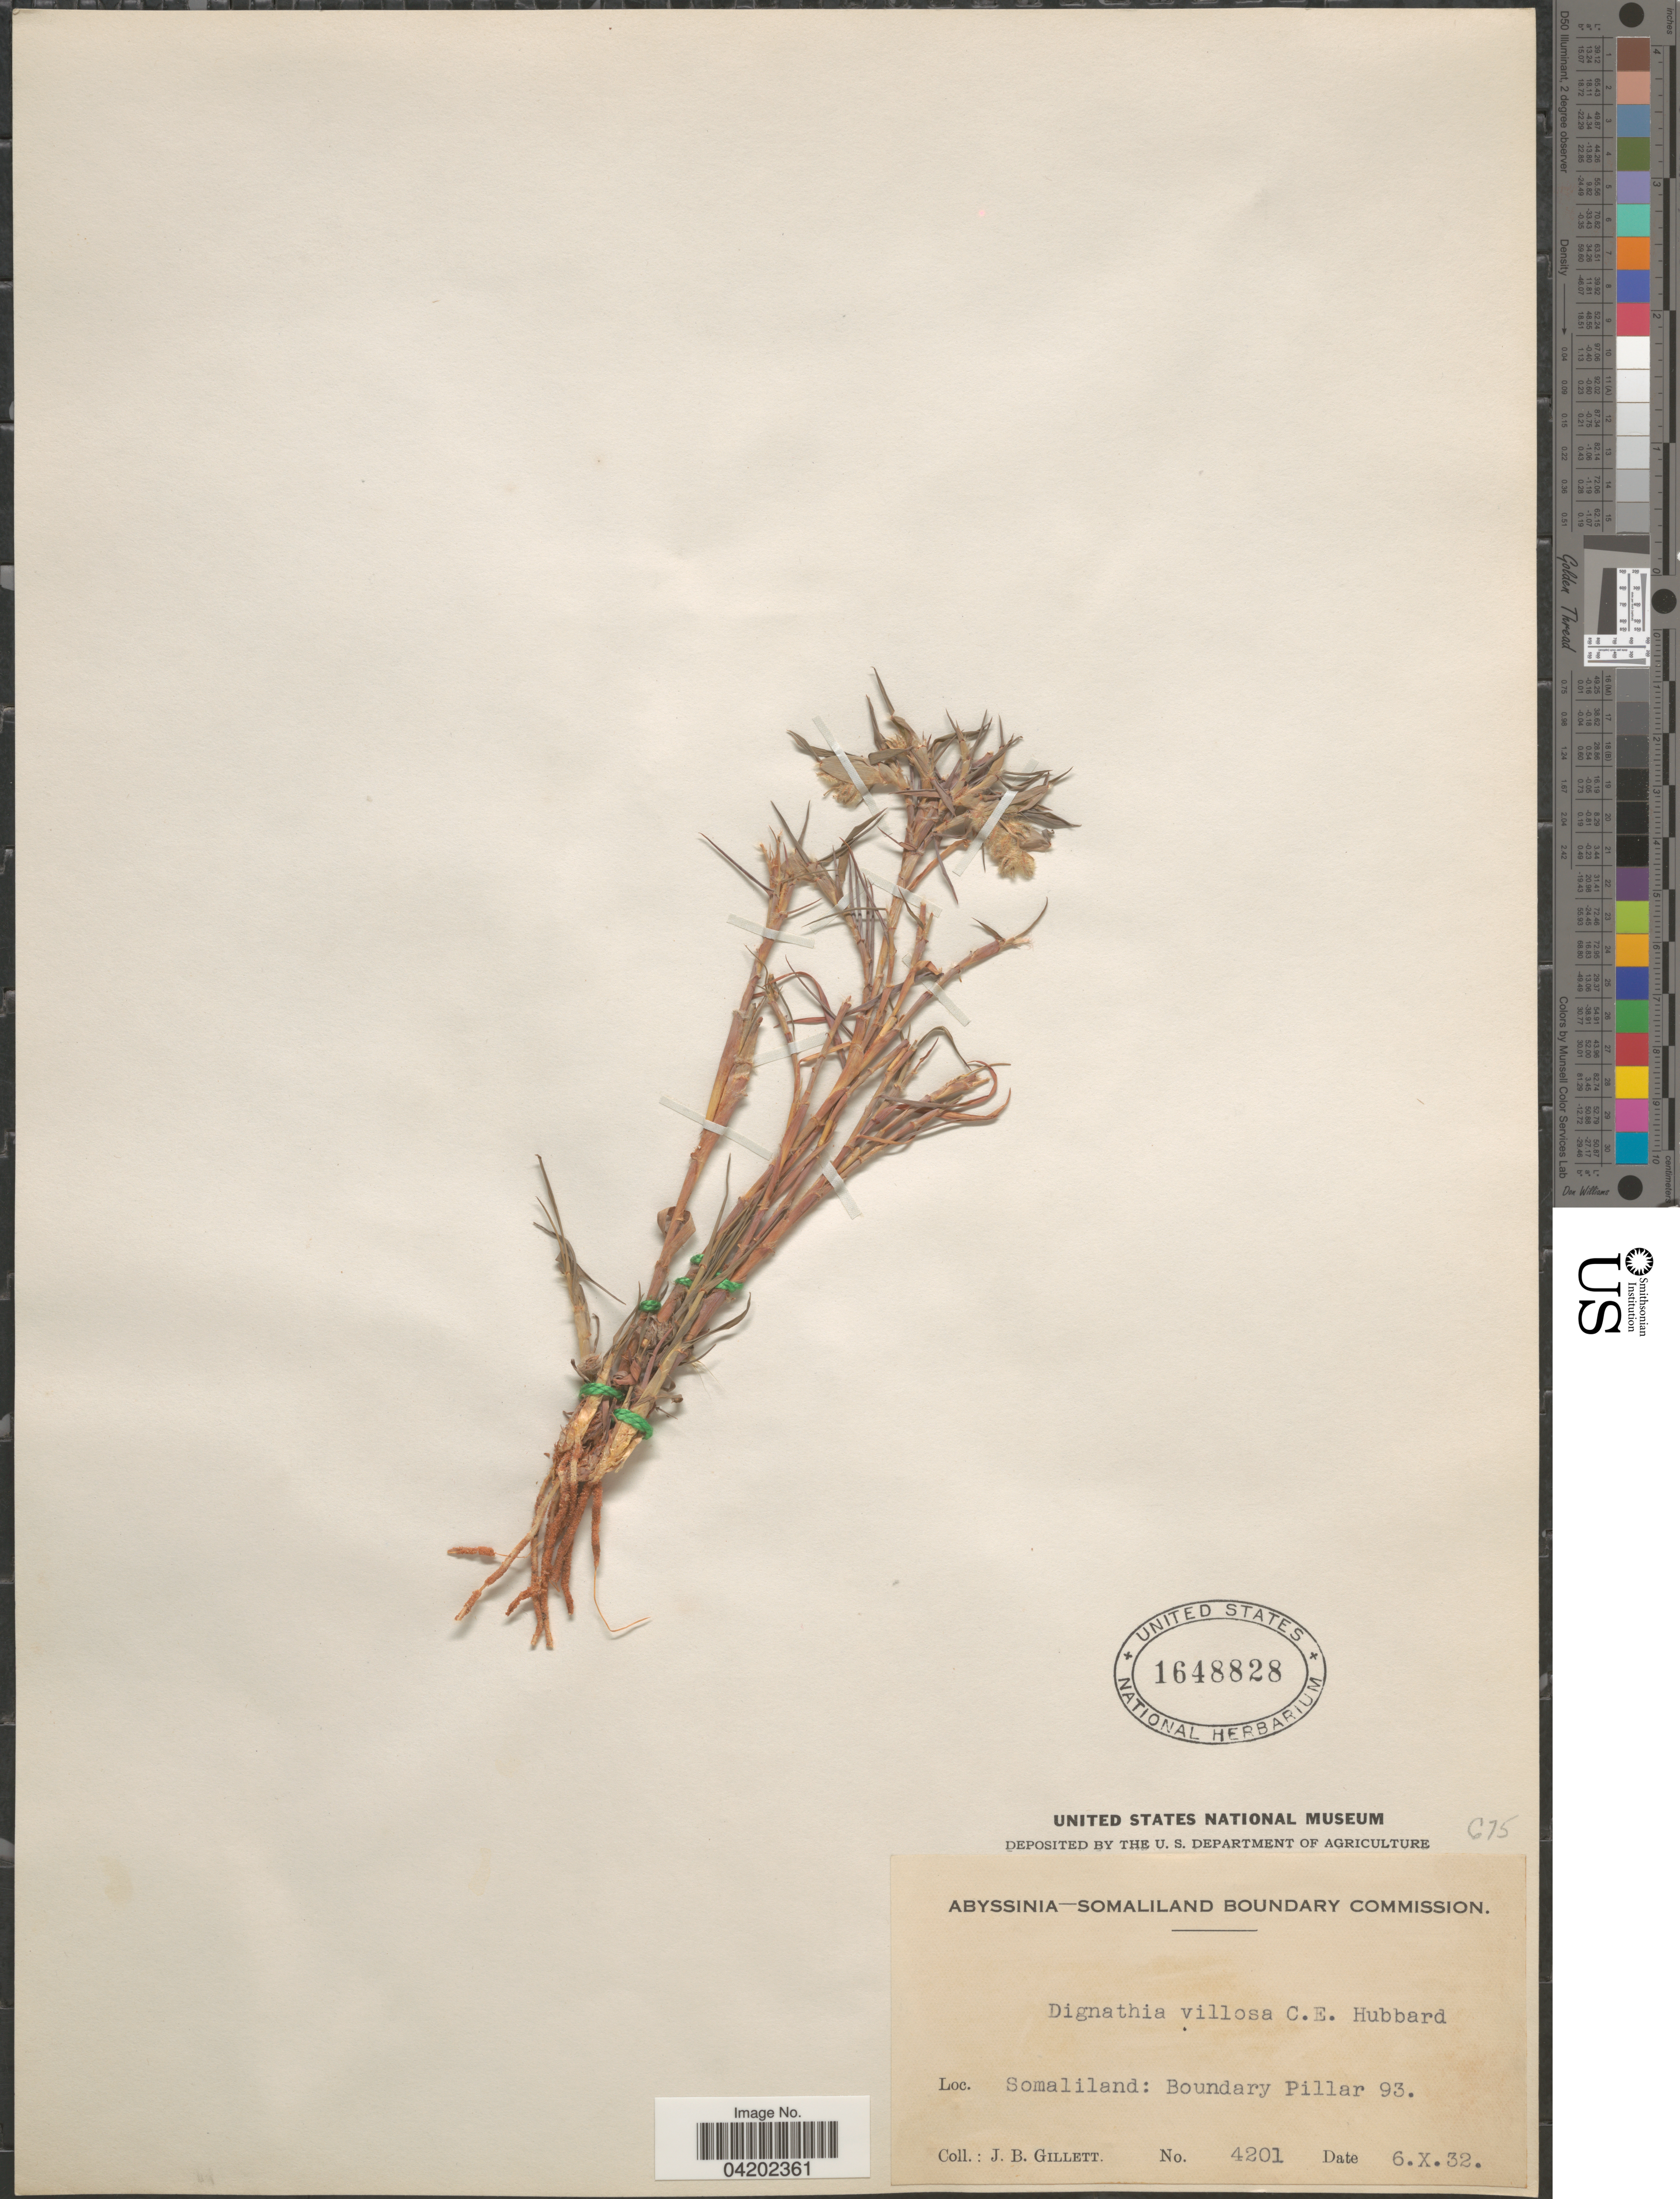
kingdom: Plantae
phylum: Tracheophyta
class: Liliopsida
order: Poales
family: Poaceae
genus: Dignathia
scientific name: Dignathia villosa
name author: C.E. Hubb.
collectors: J. B. Gillett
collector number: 4201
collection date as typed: Transcribed d/m/y: 6/10/32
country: Somalia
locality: Somaliland: Boundary Pillar 93.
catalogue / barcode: US 1648828